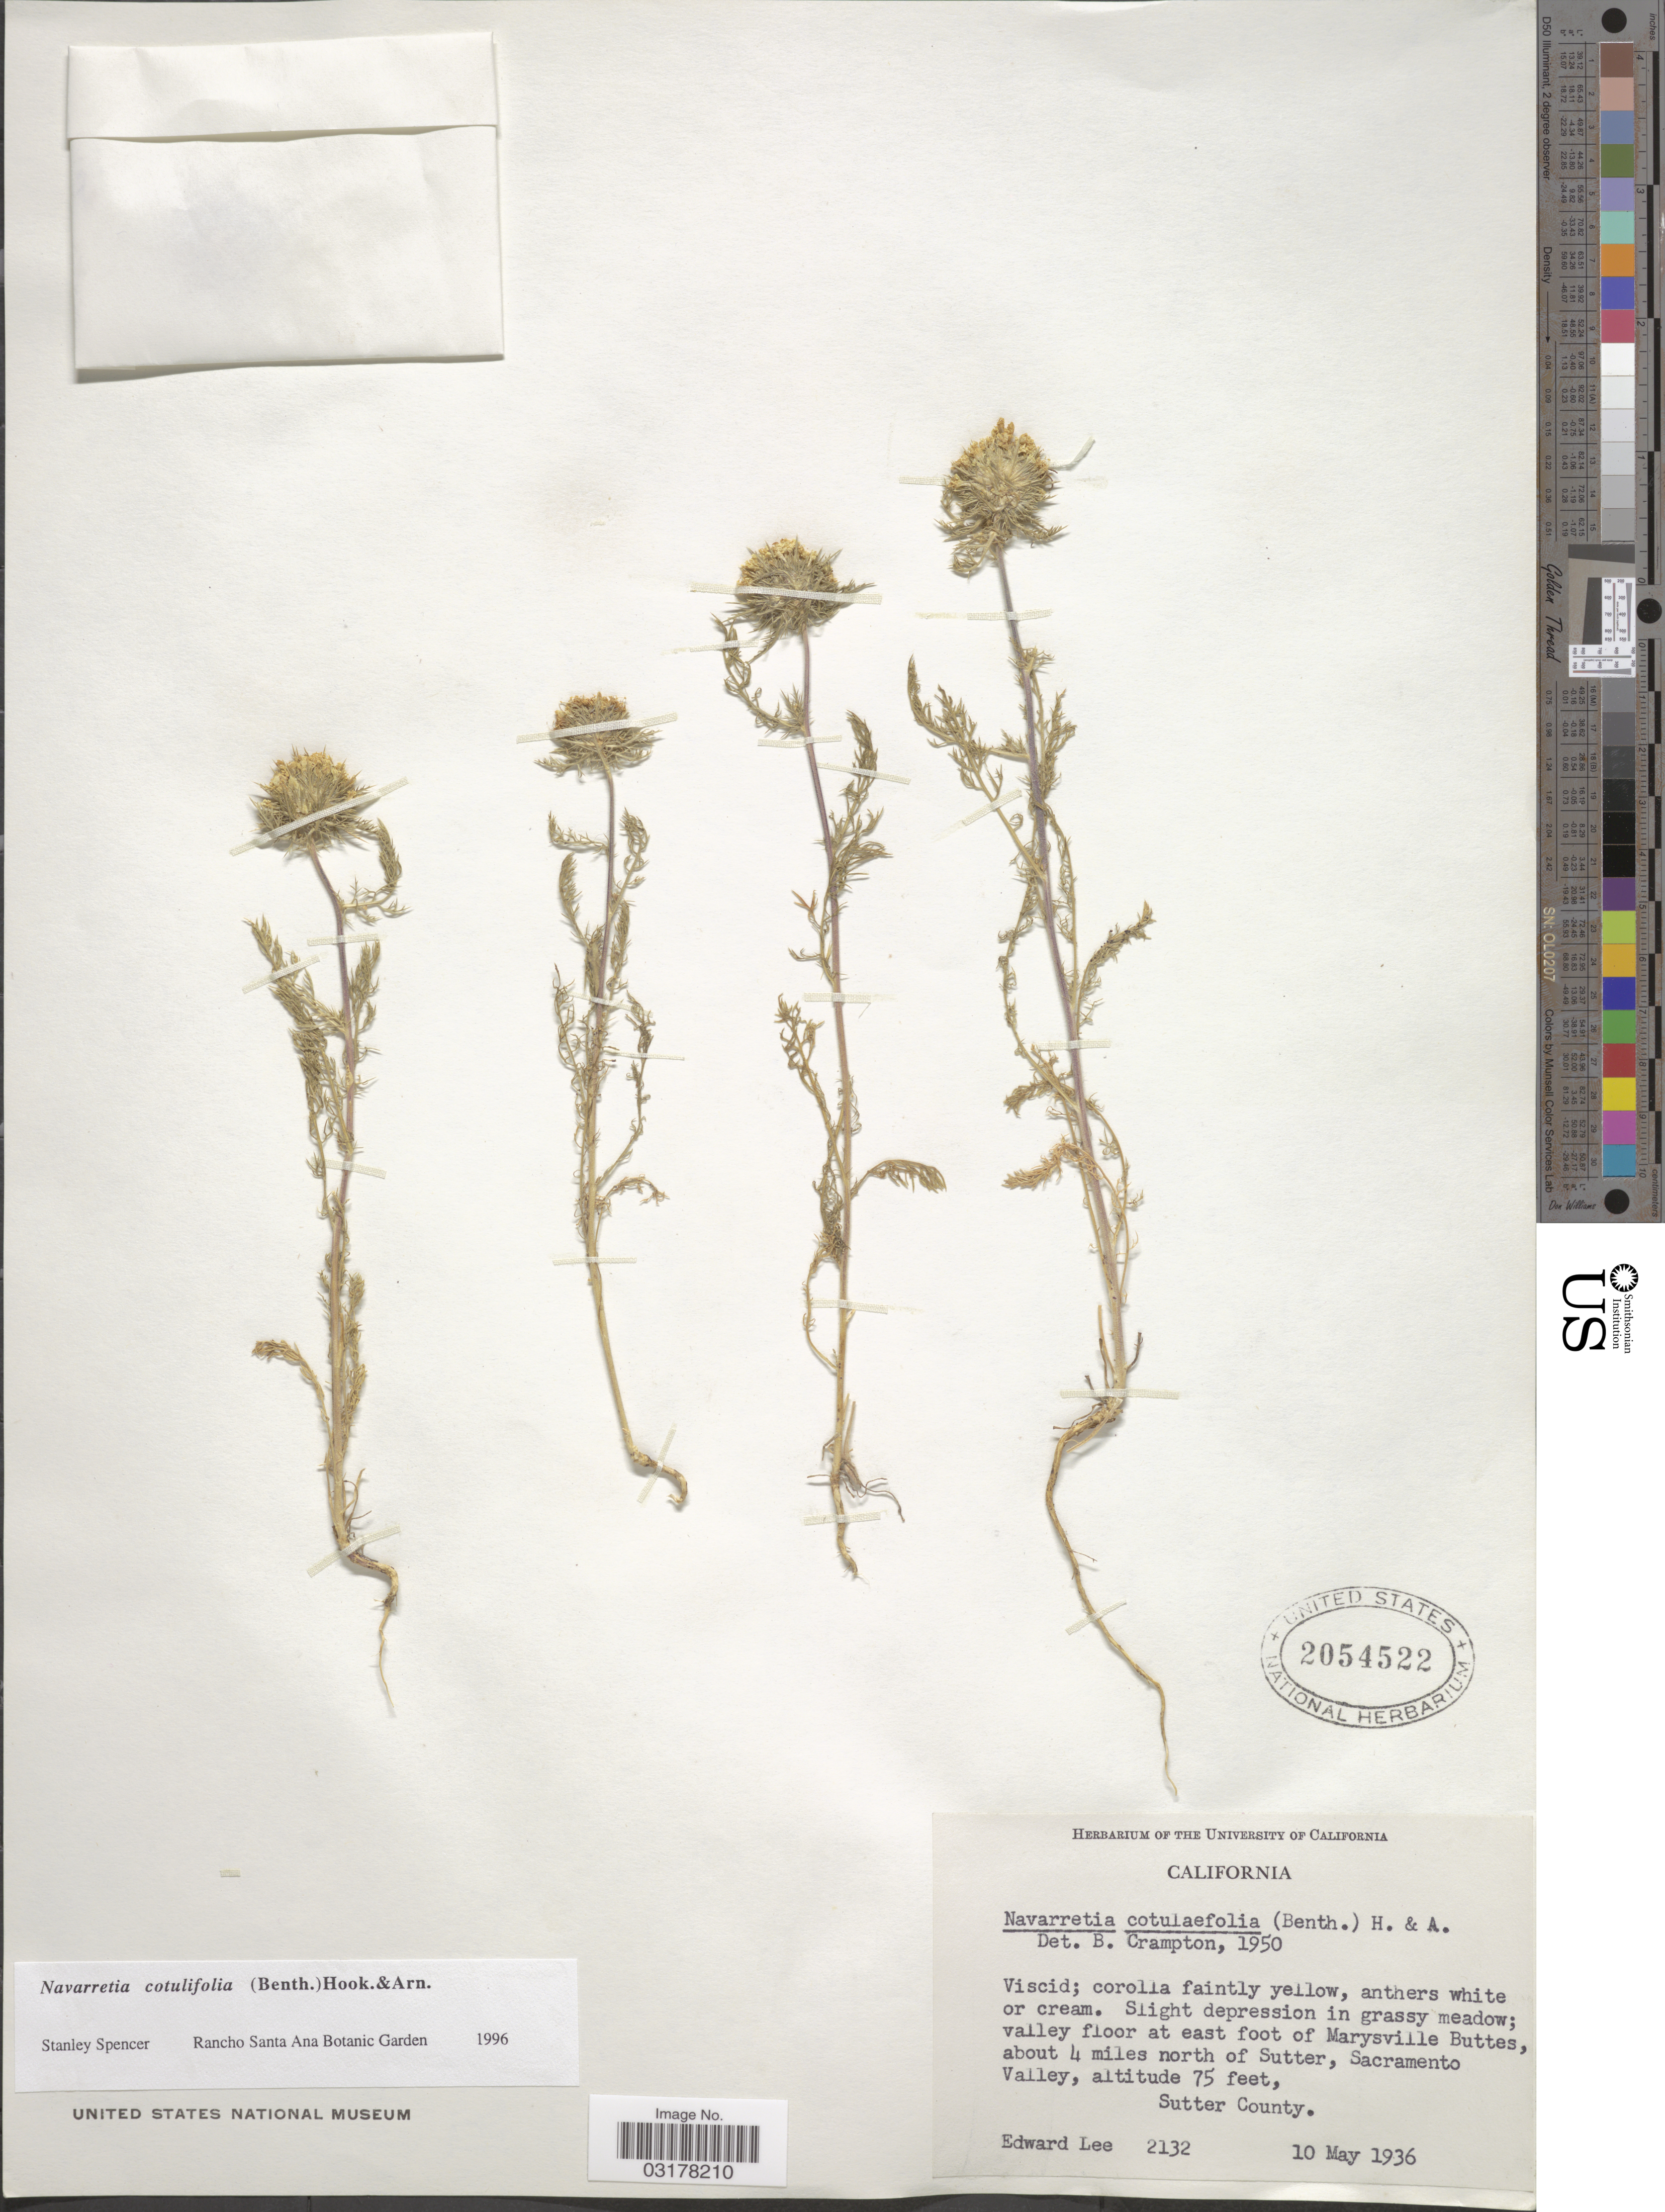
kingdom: Plantae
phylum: Tracheophyta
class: Magnoliopsida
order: Ericales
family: Polemoniaceae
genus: Navarretia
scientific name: Navarretia cotulifolia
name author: (Benth.) Hook. & Arn.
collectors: E. Lee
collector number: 2132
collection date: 1936-05-10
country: United States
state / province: California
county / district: Sutter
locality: Valley floor at east foot of Marysville Buttes, about 4 miles north of Sutter, Sacramento Valley. Sutter County.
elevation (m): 23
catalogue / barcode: US 2054522